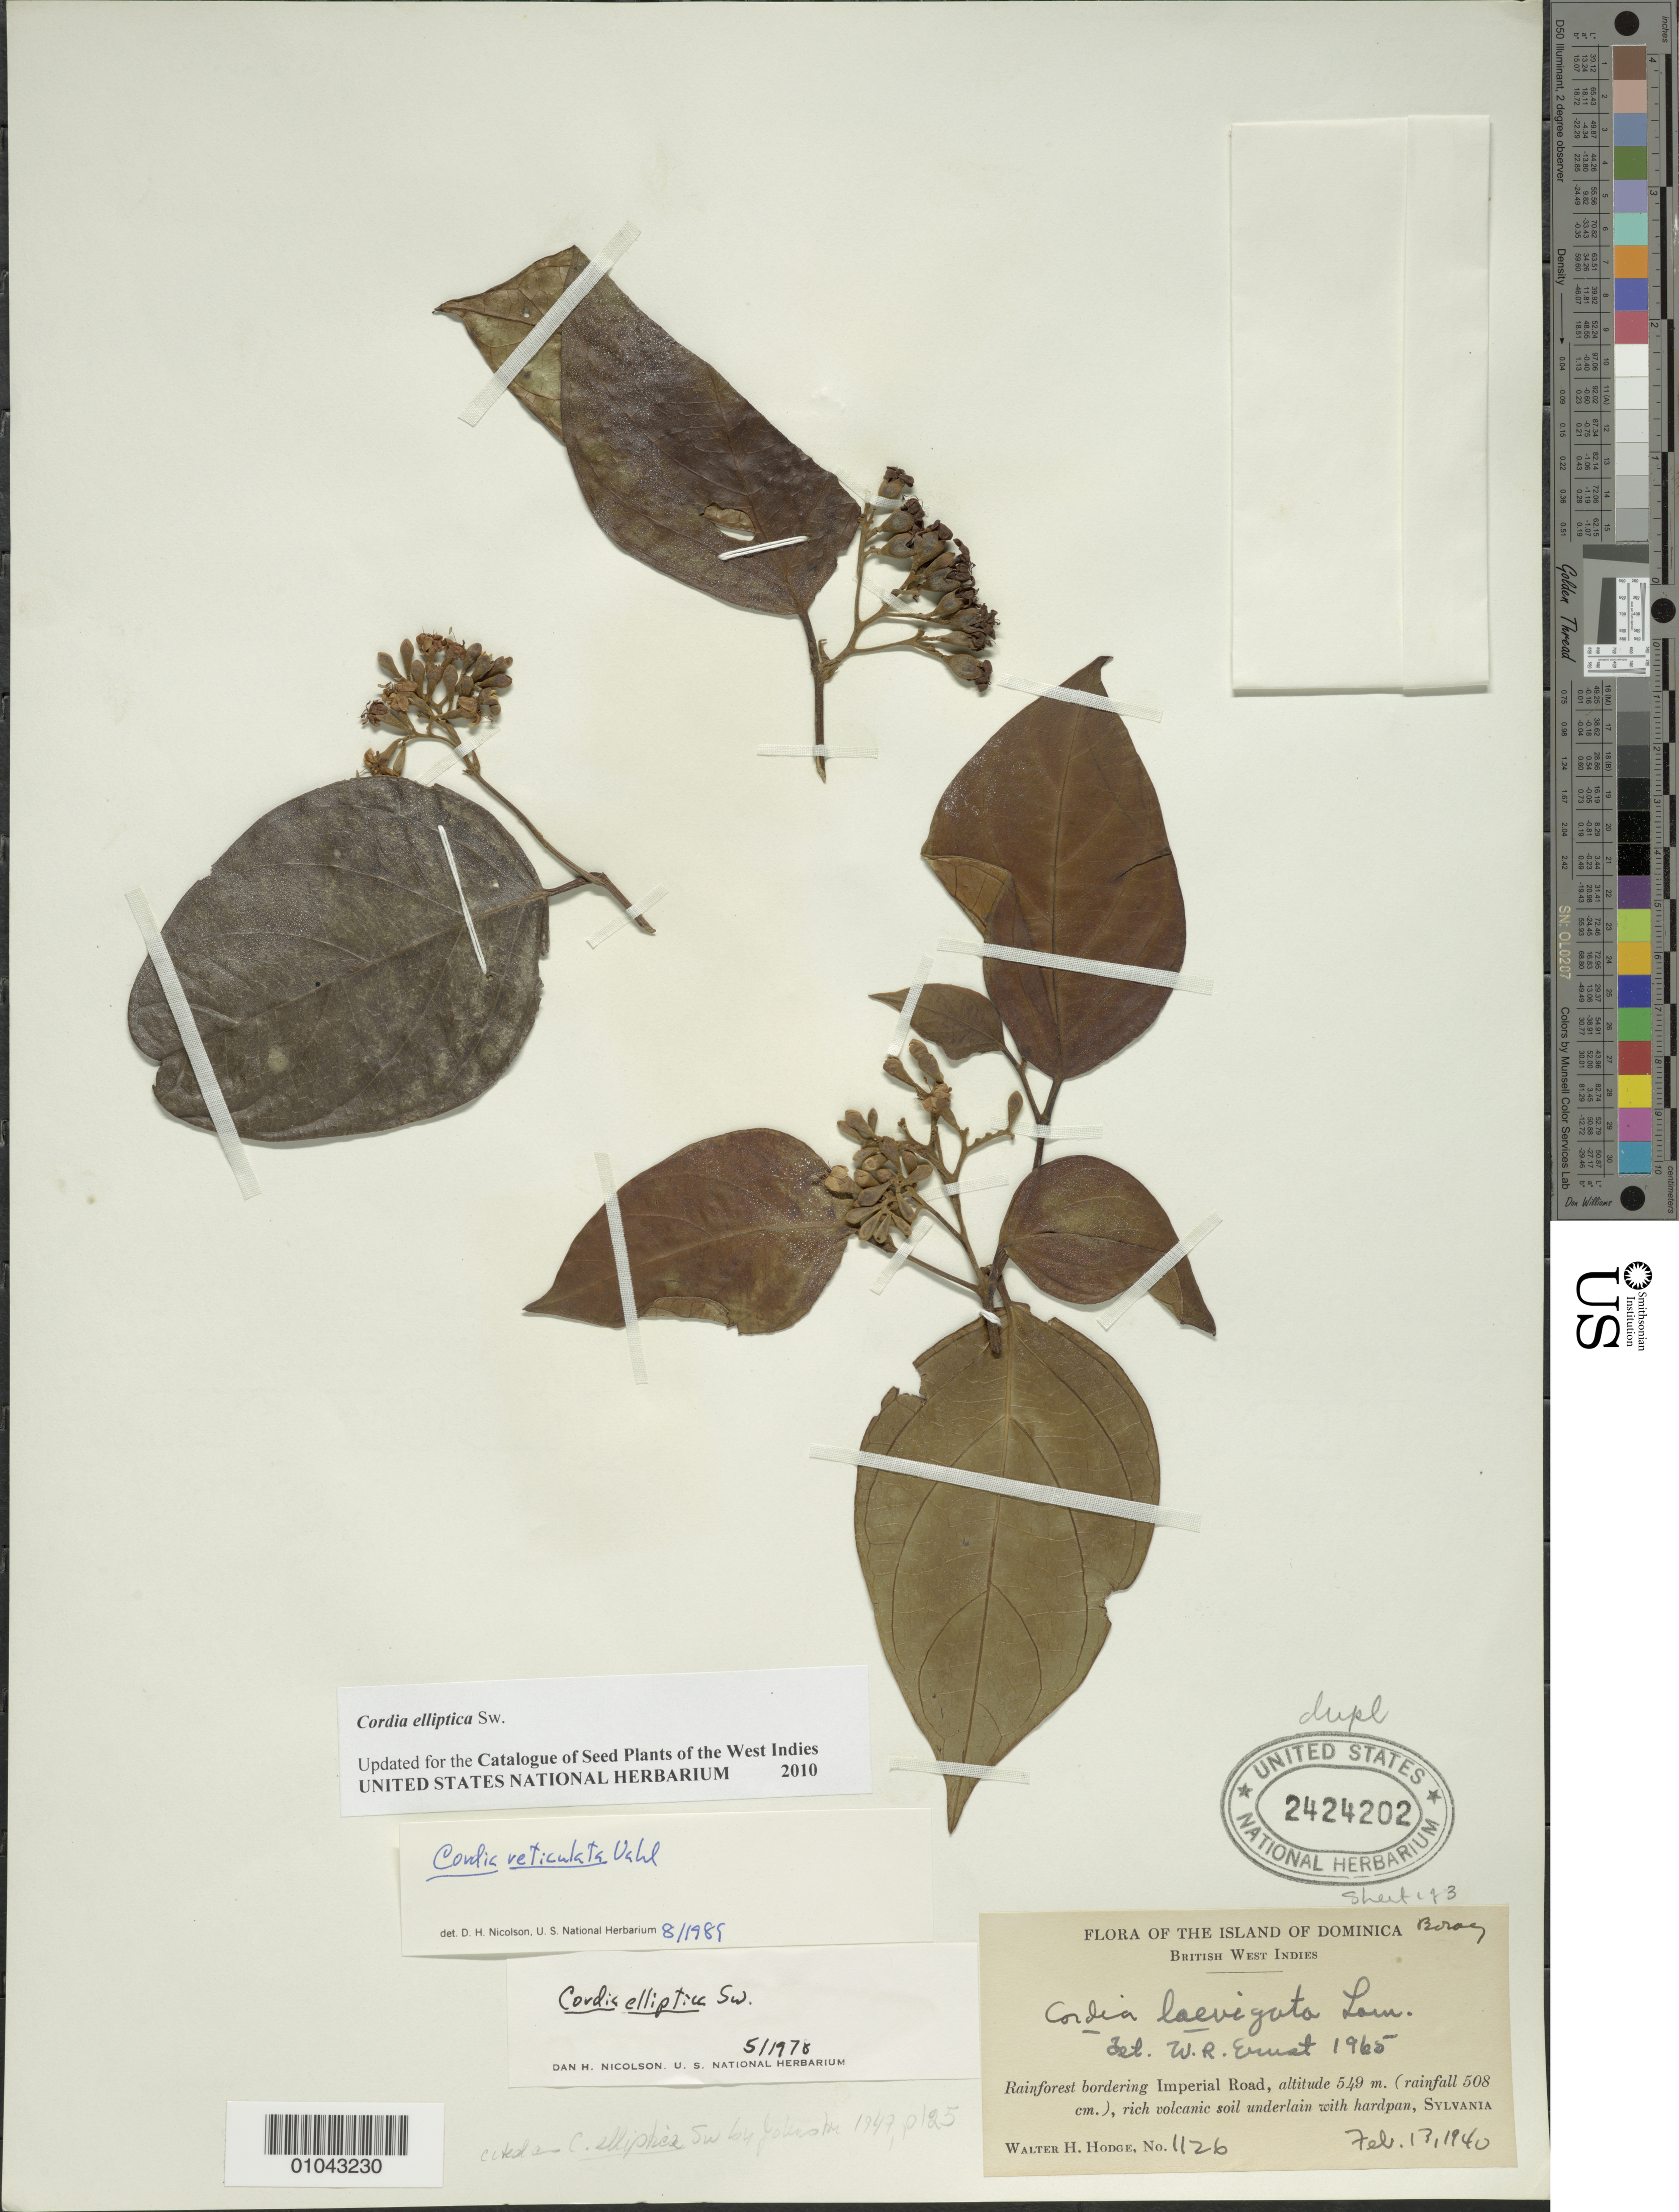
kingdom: Plantae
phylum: Tracheophyta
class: Magnoliopsida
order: Boraginales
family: Cordiaceae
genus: Cordia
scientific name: Cordia elliptica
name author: Sw.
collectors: W. Hodge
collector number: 1126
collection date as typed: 17 Feb 1940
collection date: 1940-02-17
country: Dominica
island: Dominica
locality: Sylvania, Imperial Road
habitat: Rainforest bordering road, rainfall 508 cm, rich volcanic soil underlain with hardpan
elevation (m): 549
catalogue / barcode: US 2424202